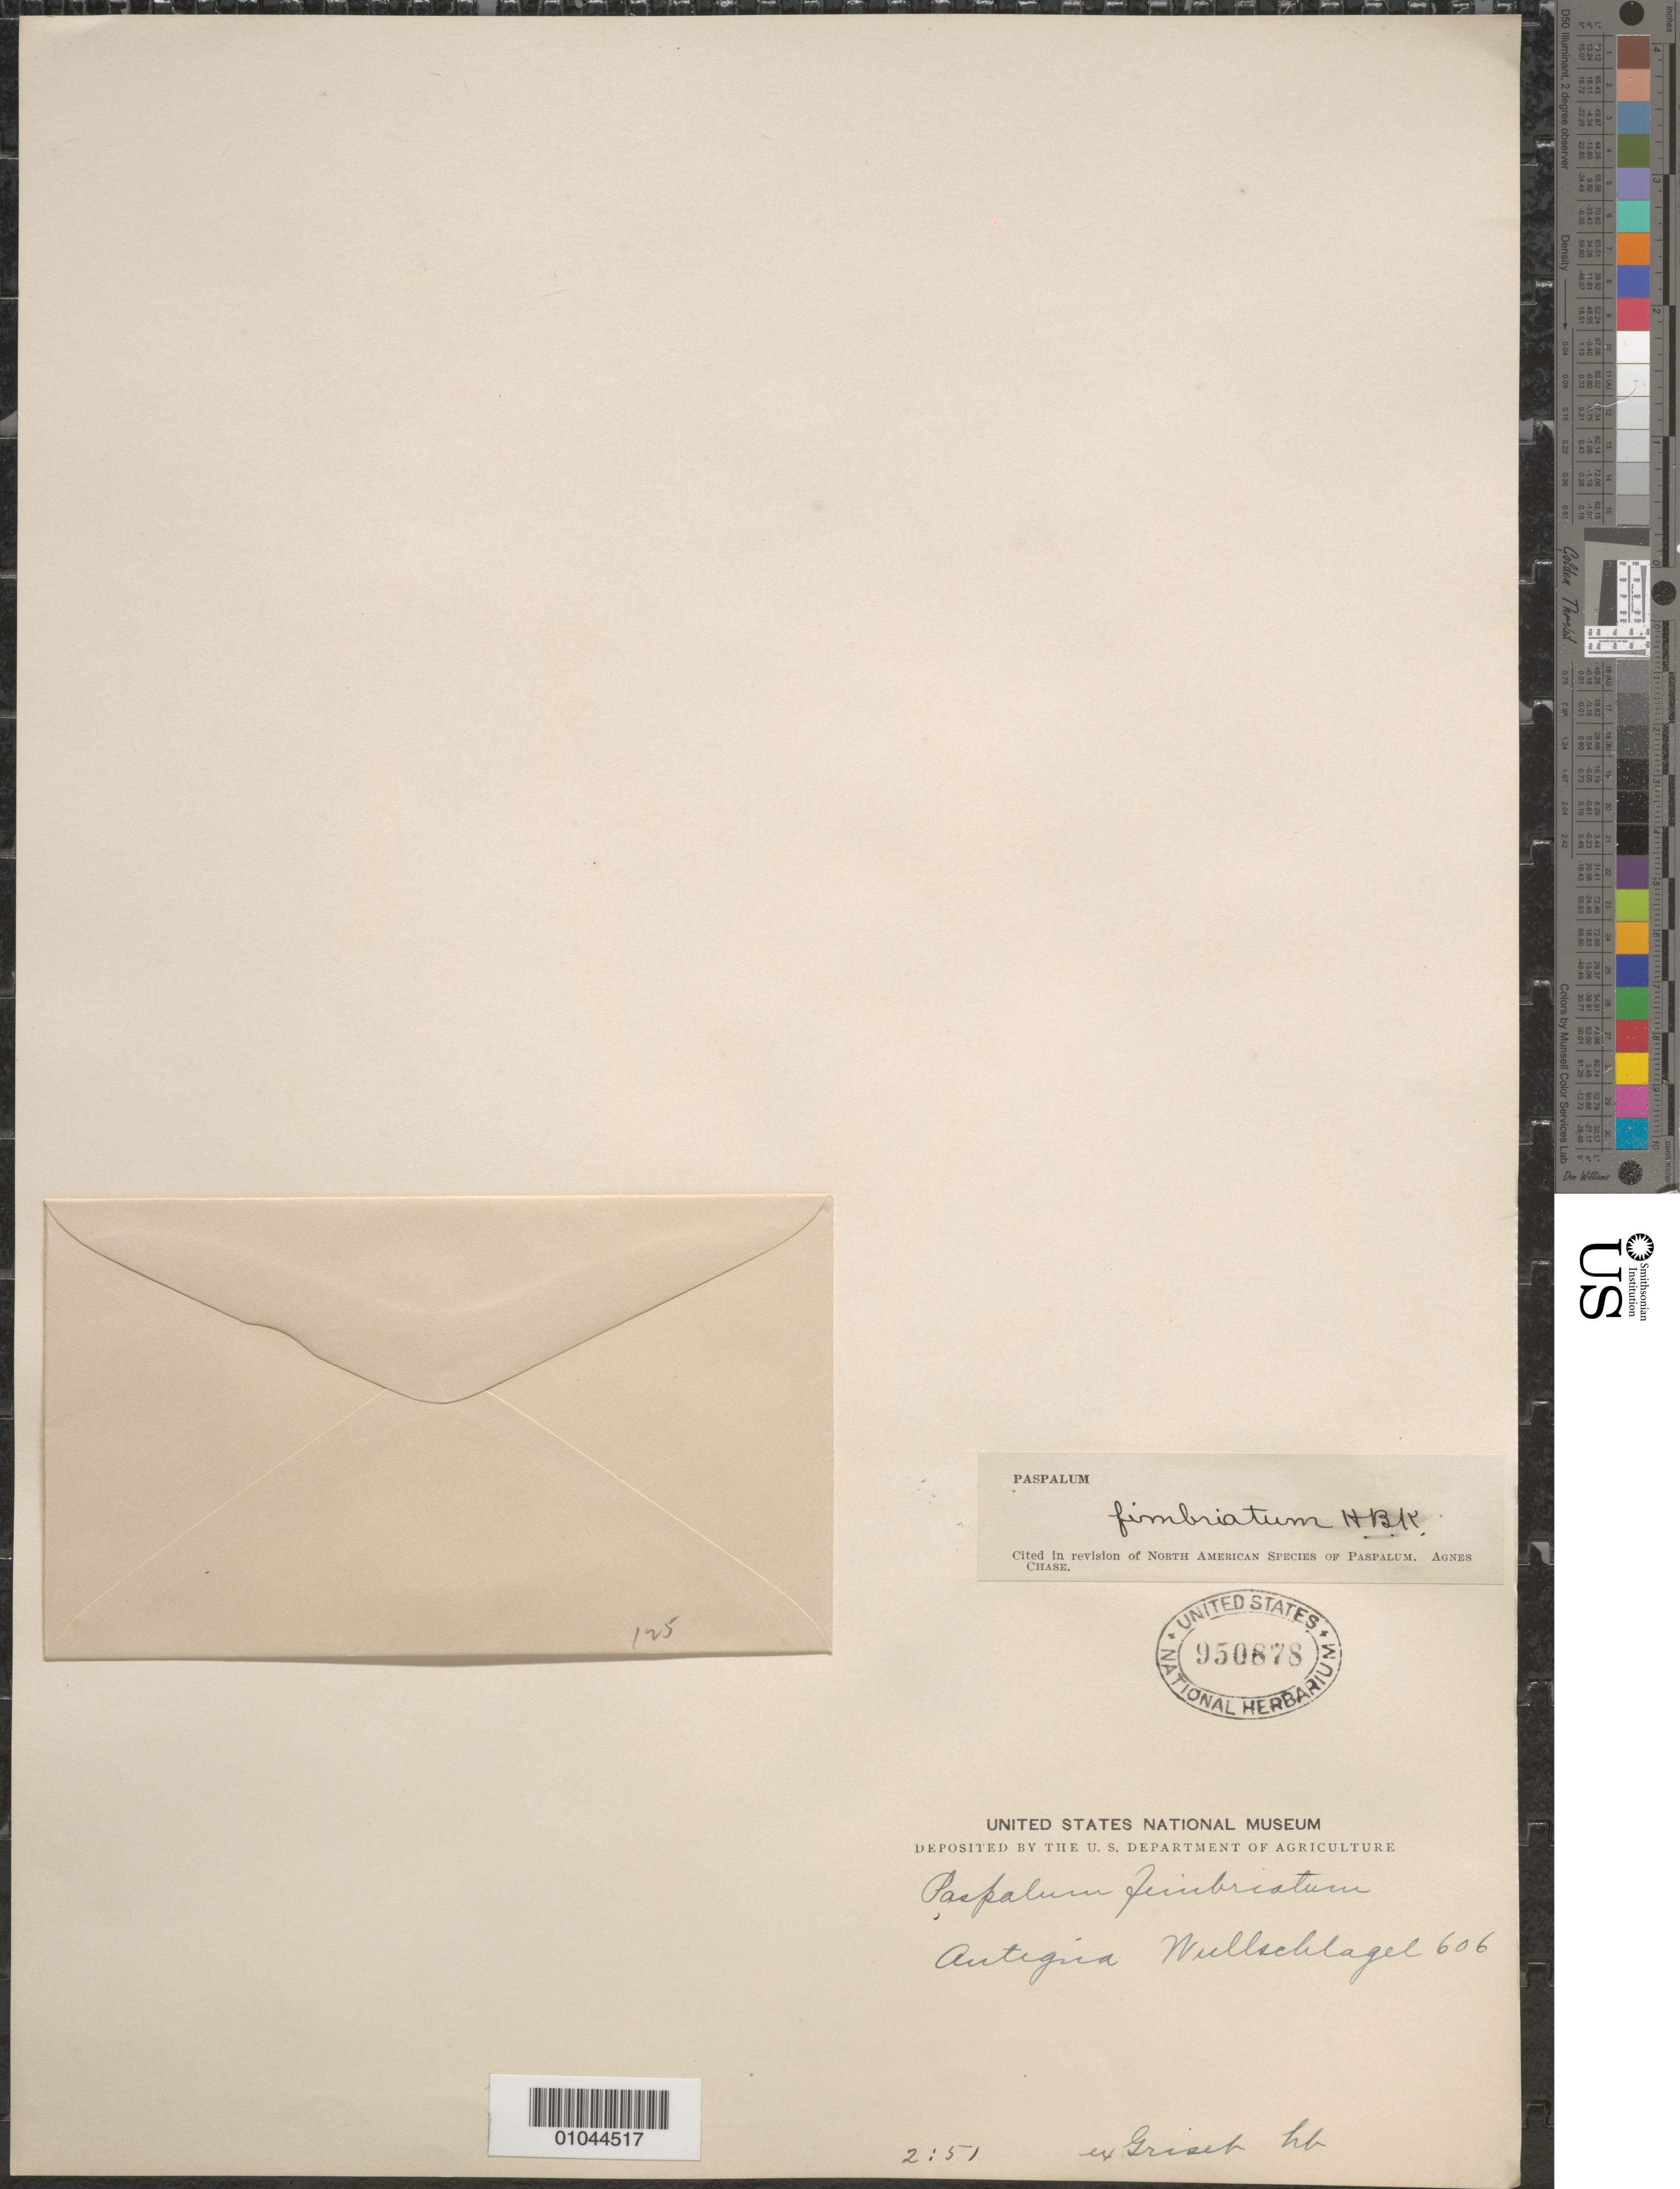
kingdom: Plantae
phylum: Tracheophyta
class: Liliopsida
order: Poales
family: Poaceae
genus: Paspalum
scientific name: Paspalum fimbriatum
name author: Kunth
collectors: H. R. Wullschlaegel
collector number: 606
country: Antigua and Barbuda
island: Antigua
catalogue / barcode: US 950878